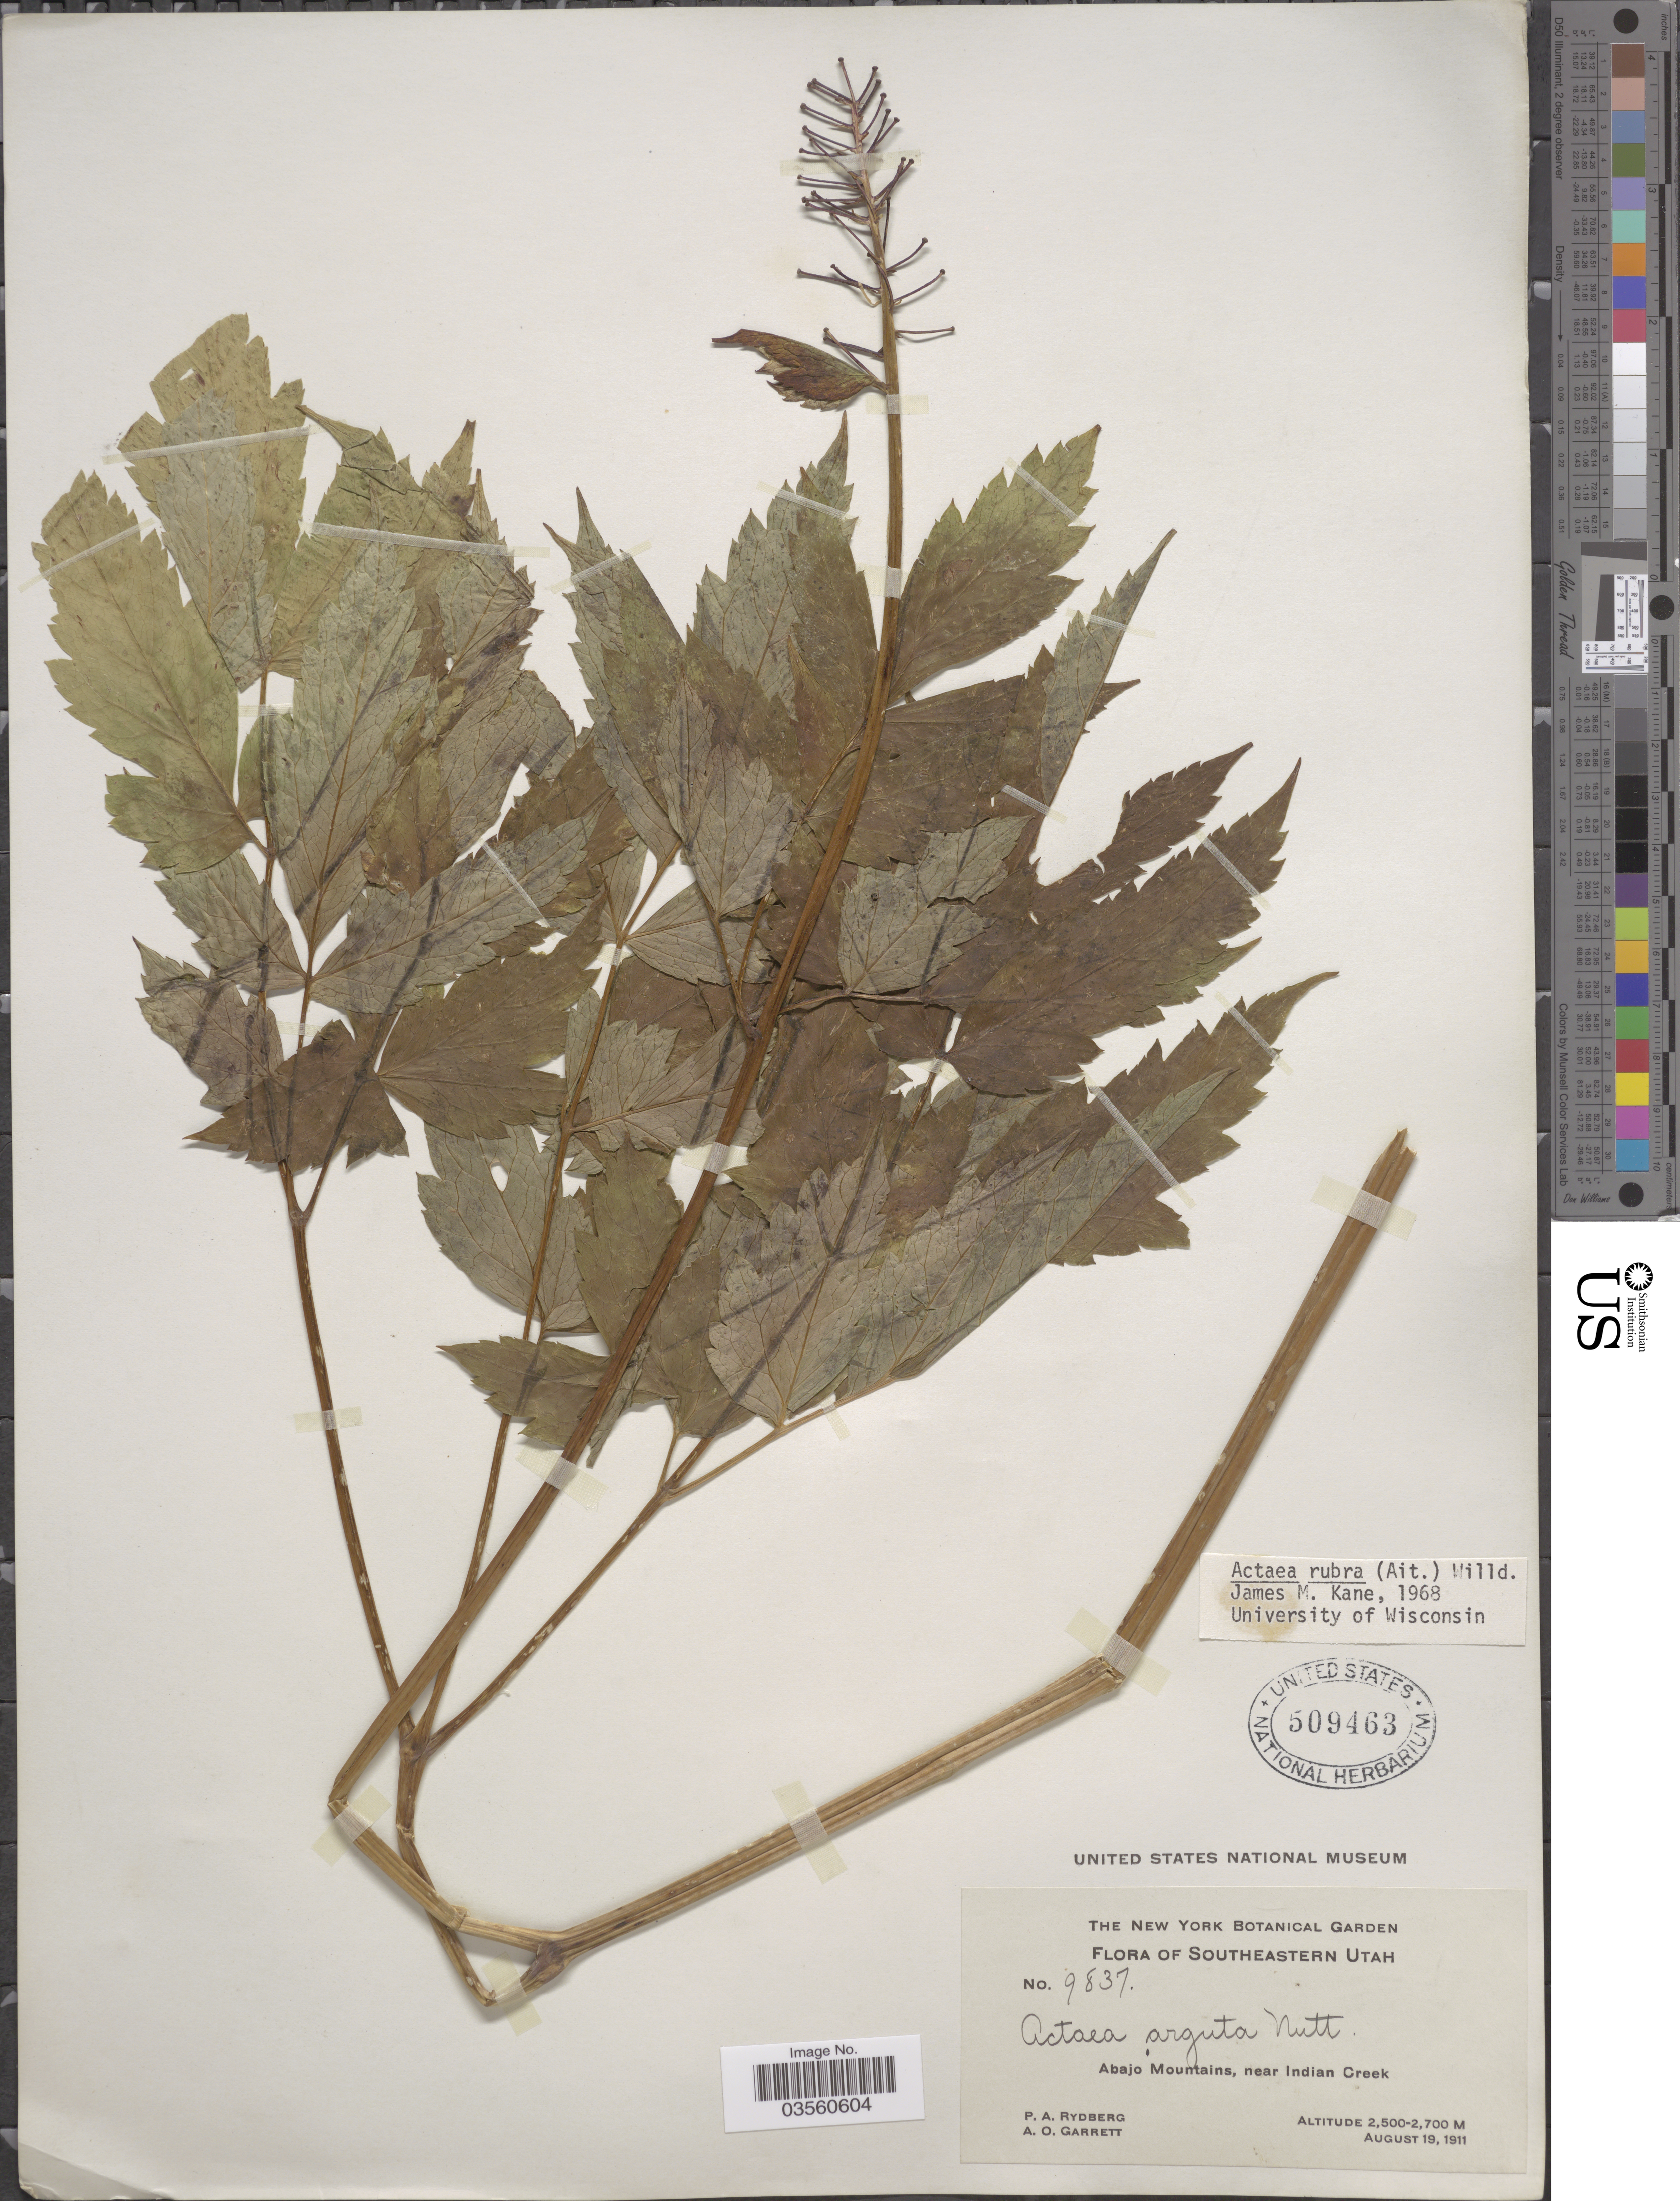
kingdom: Plantae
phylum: Tracheophyta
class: Magnoliopsida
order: Ranunculales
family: Ranunculaceae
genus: Actaea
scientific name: Actaea rubra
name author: (Aiton) Willd.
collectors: P. A. Rydberg & A. O. Garrett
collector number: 9837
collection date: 1911-08-19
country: United States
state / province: Utah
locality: Southeastern Utah. Abajo Mountains, near Indian Creek.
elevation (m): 2500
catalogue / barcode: US 509463